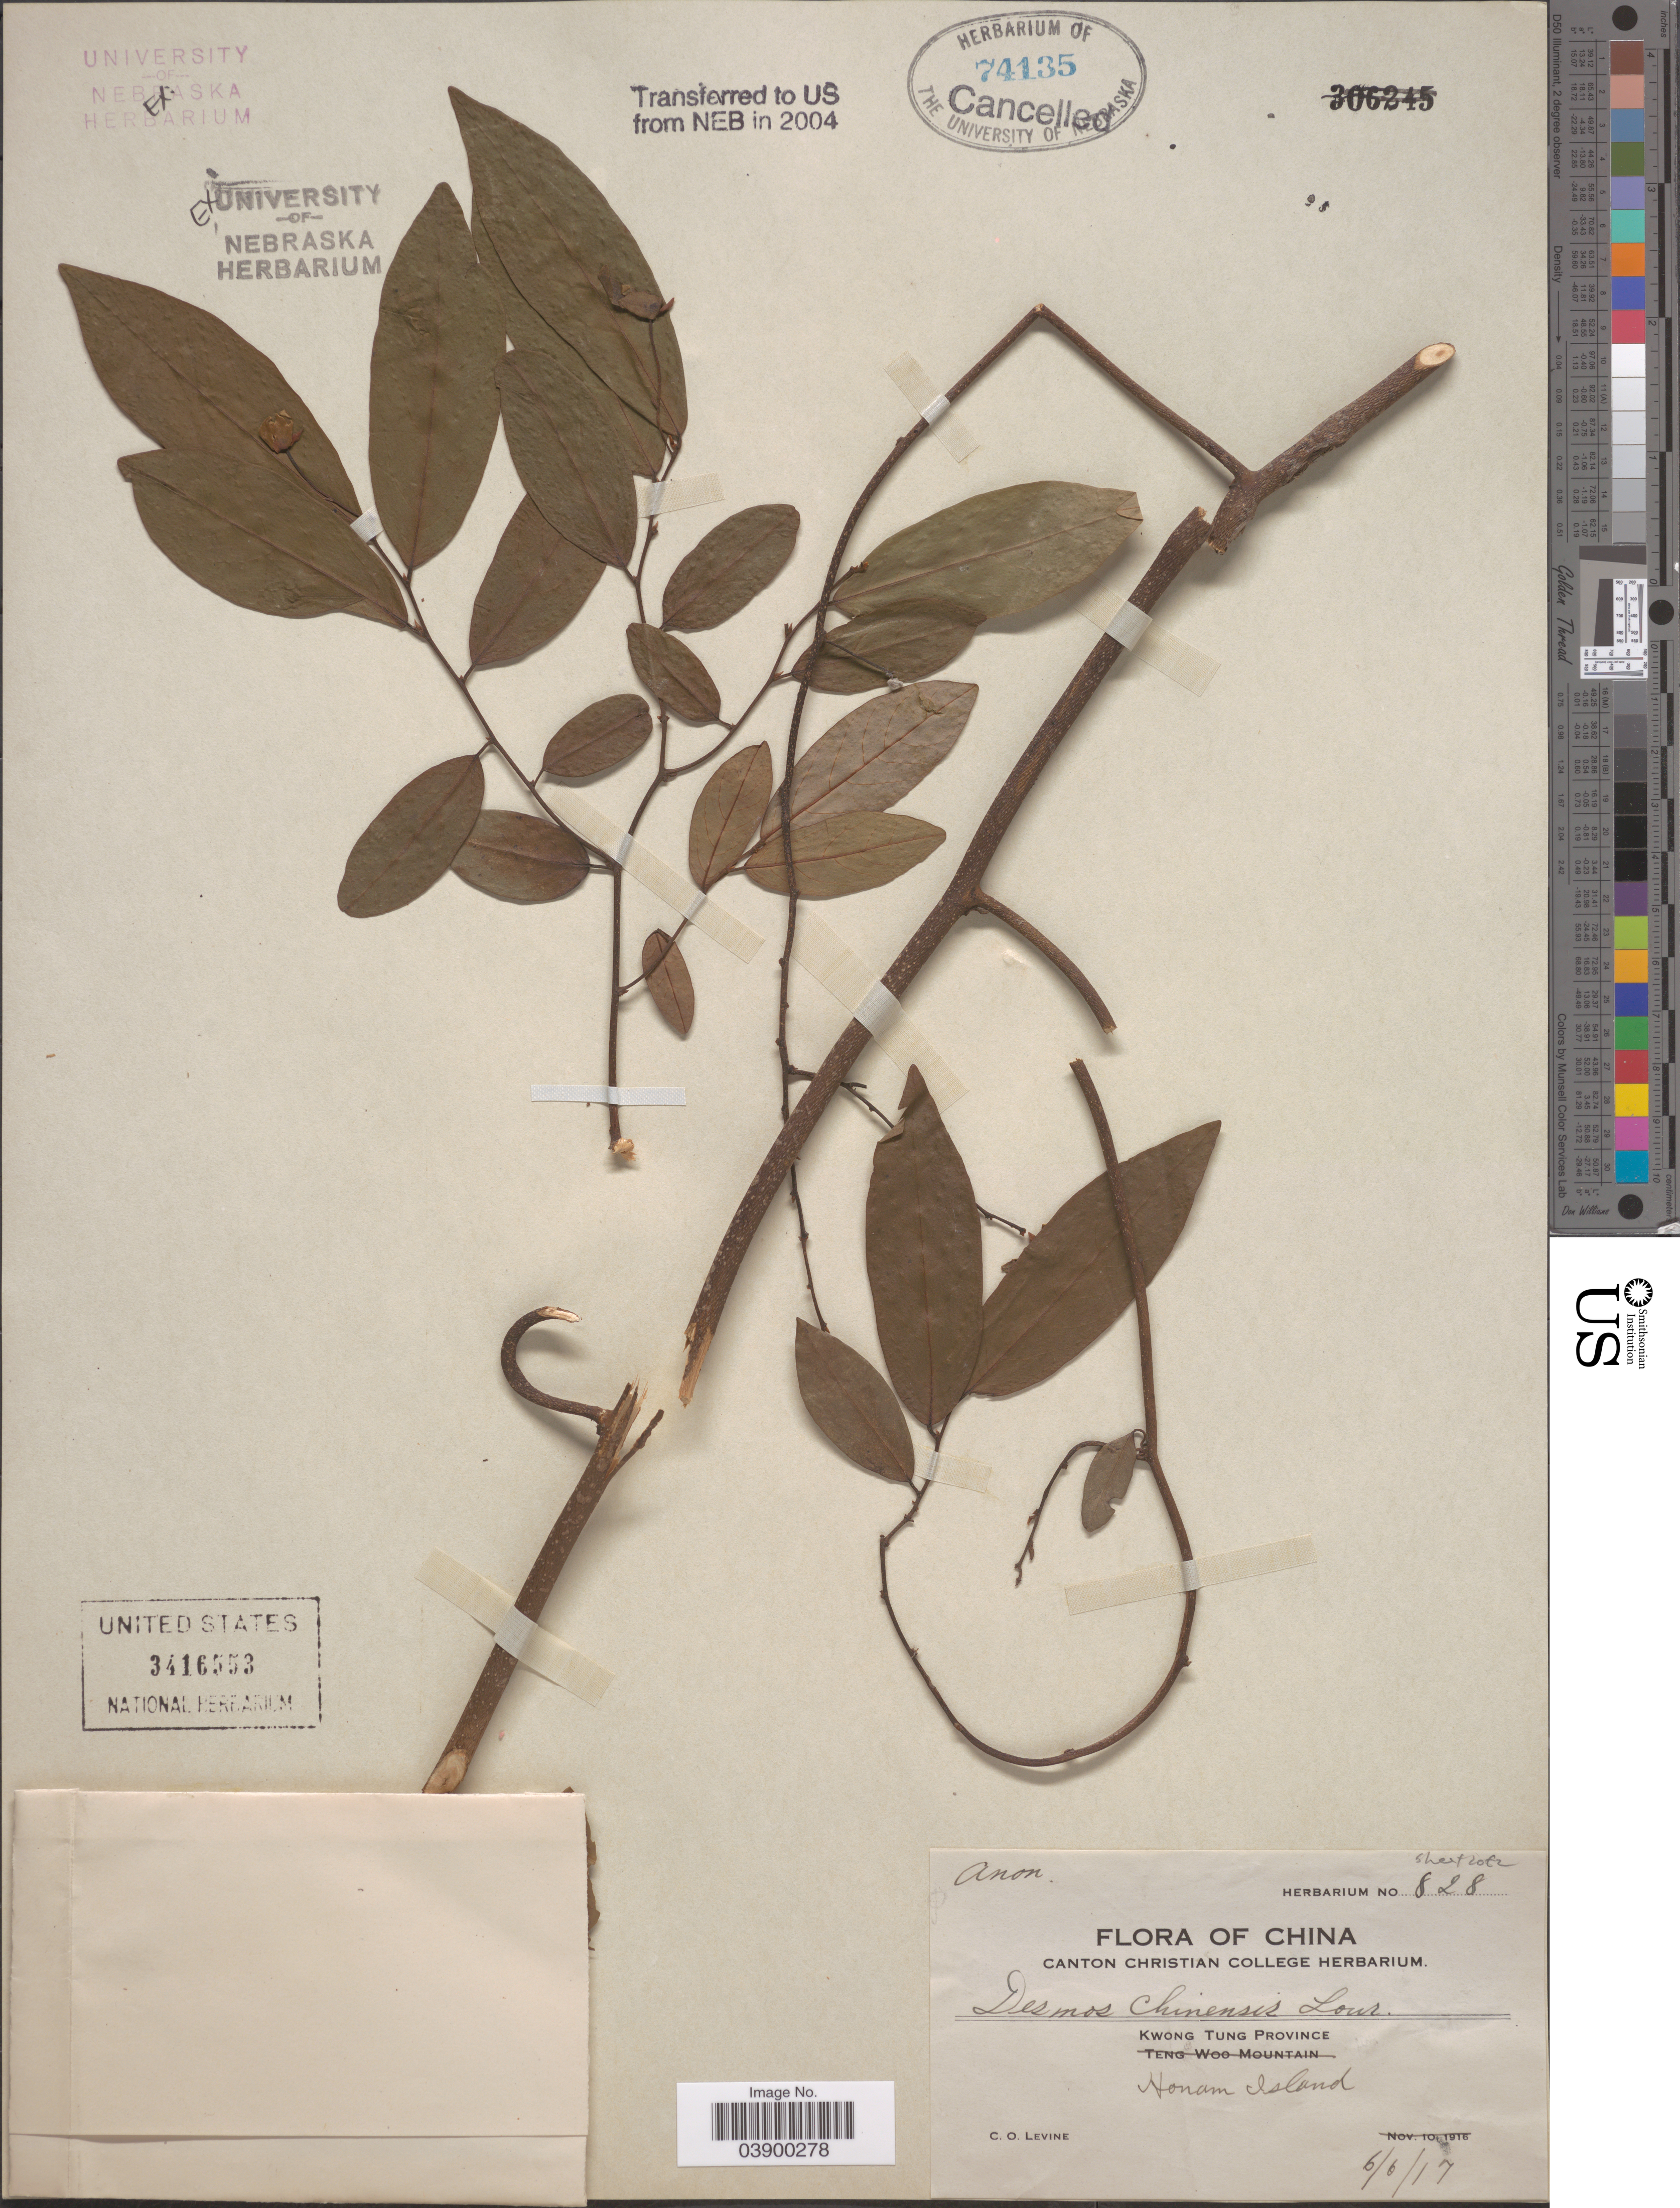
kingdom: Plantae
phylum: Tracheophyta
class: Magnoliopsida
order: Magnoliales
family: Annonaceae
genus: Desmos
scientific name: Desmos chinensis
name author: Lour.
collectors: C. O. Levine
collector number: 828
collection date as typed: Transcribed d/m/y: 6/6/17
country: China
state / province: Guangdong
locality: Kwong Tung Province. Honam Island.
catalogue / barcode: US 3416553